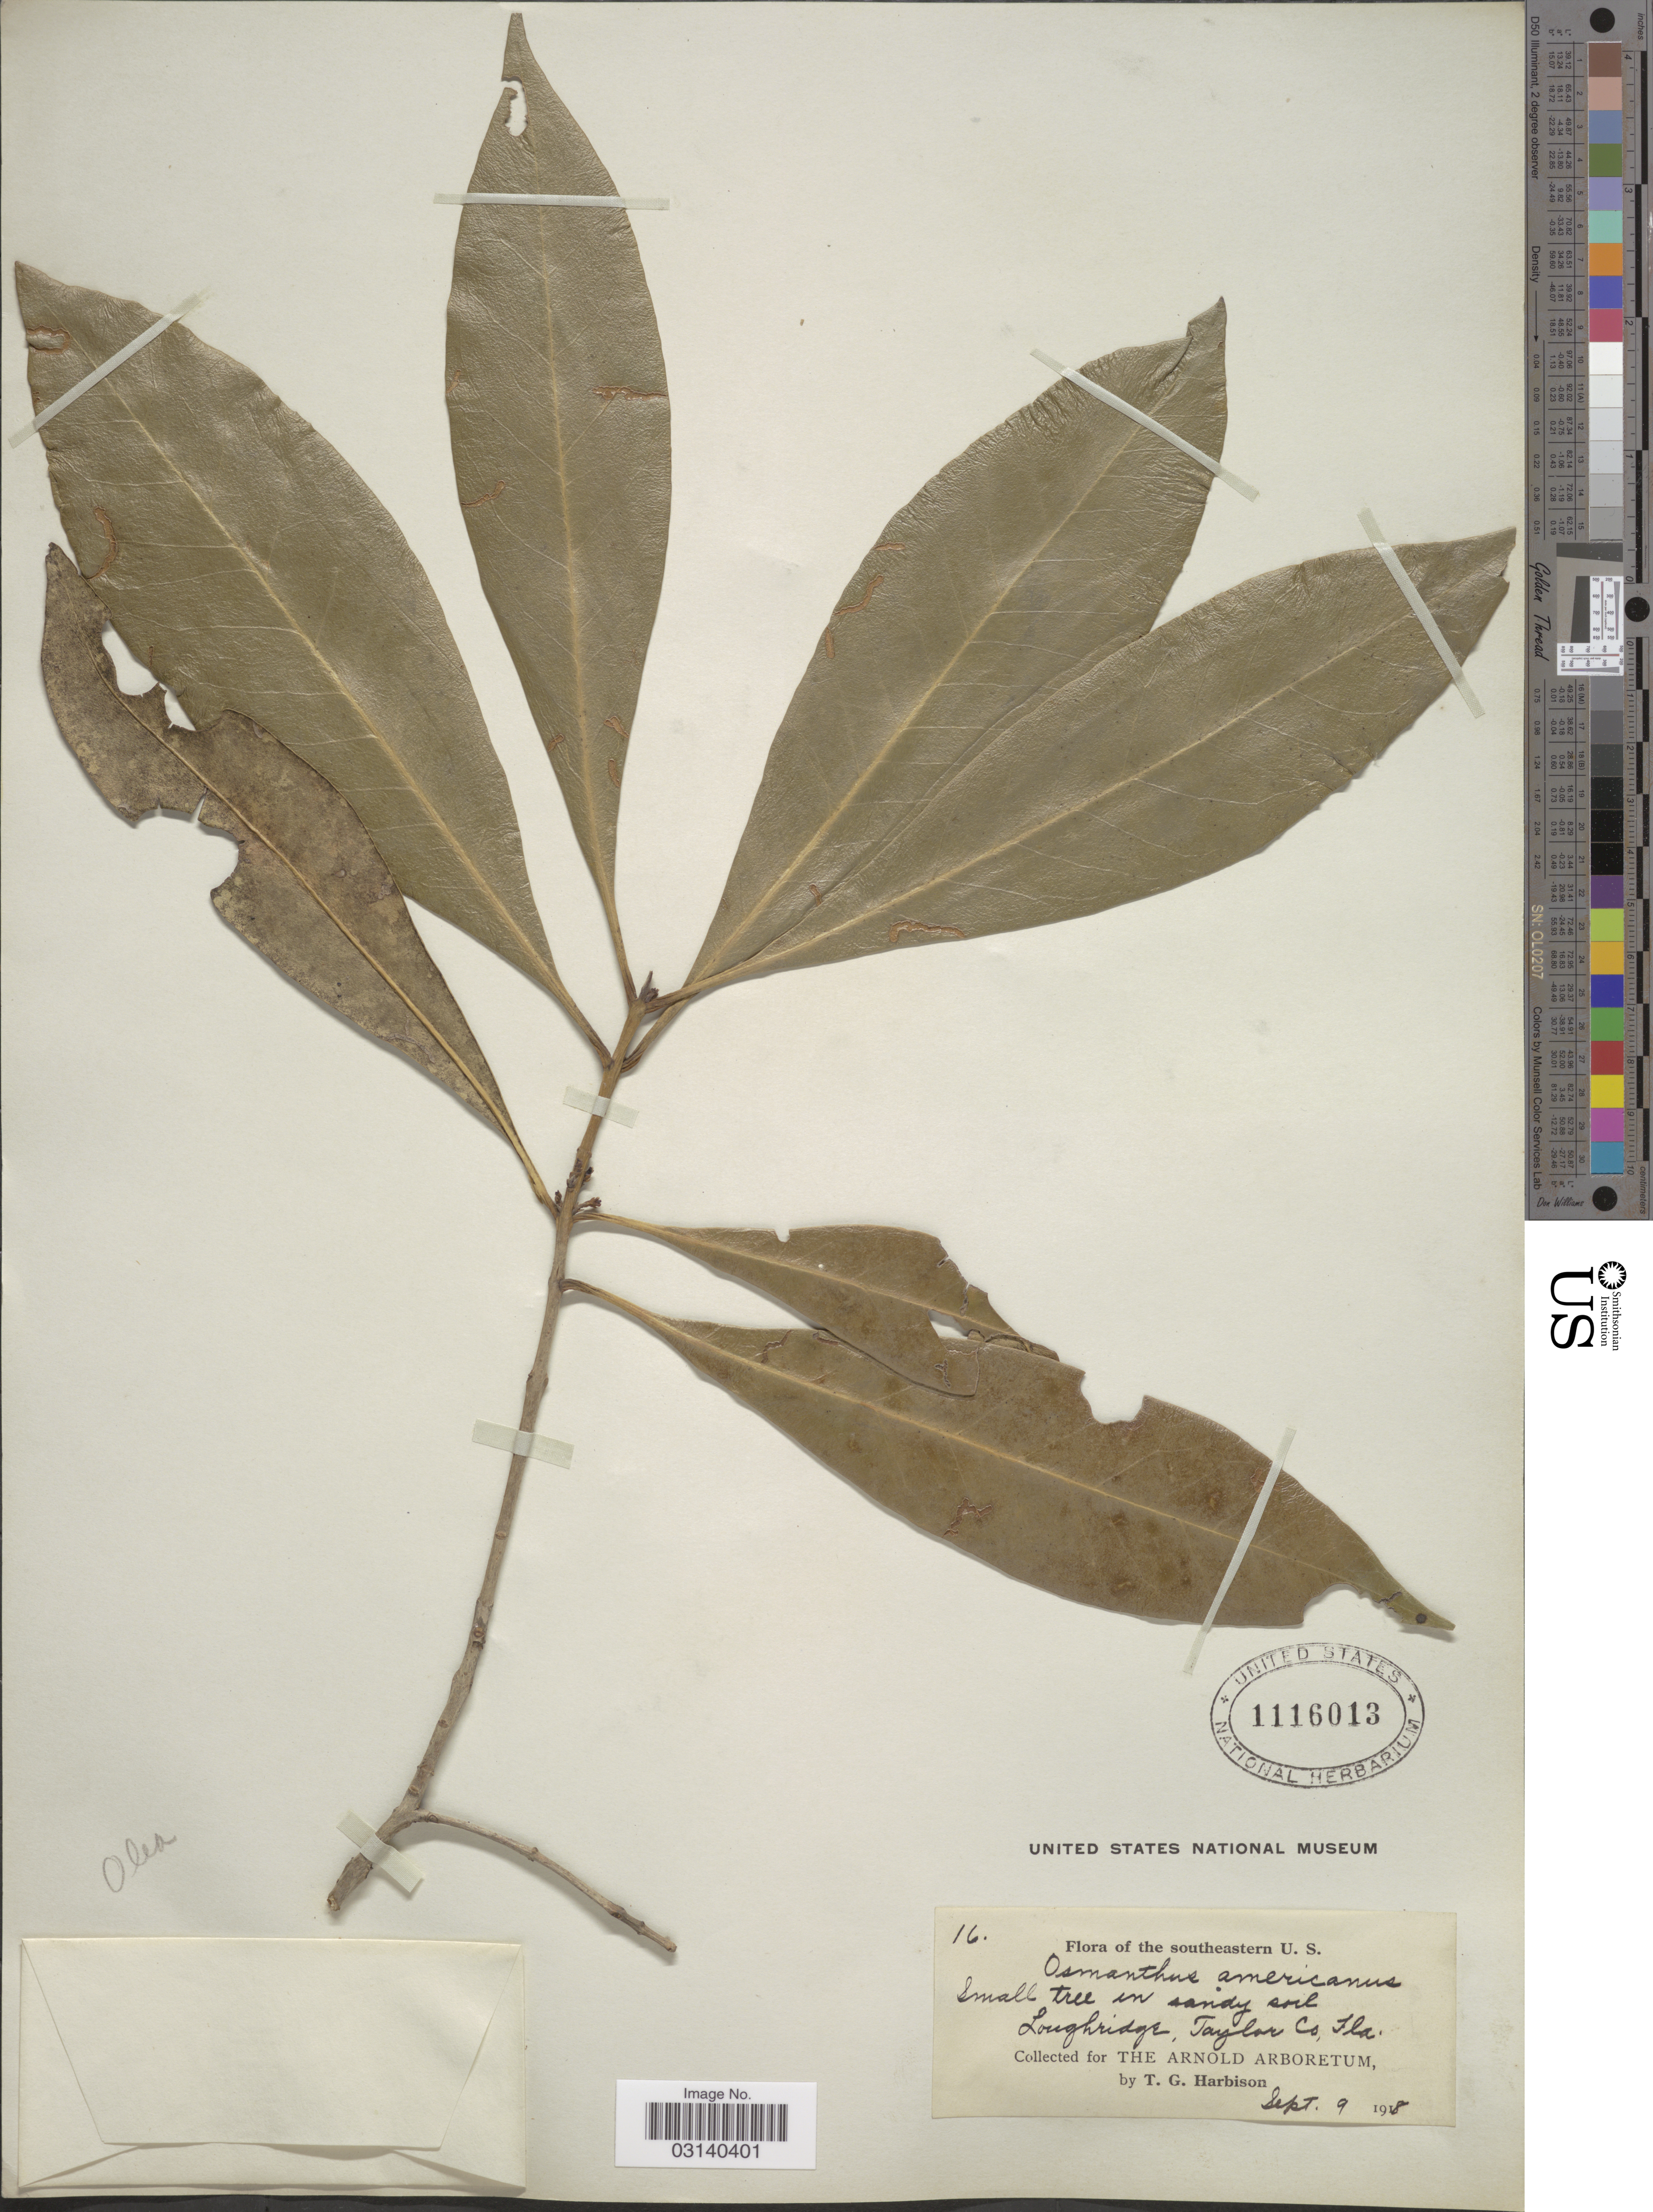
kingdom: Plantae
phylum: Tracheophyta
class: Magnoliopsida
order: Lamiales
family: Oleaceae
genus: Osmanthus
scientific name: Osmanthus americanus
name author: (L.) A. Gray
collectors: T. Harbison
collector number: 16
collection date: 1918-09-09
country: United States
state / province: Florida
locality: The southeastern U.S., Loughridge, Taylor Co.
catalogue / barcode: US 1116013